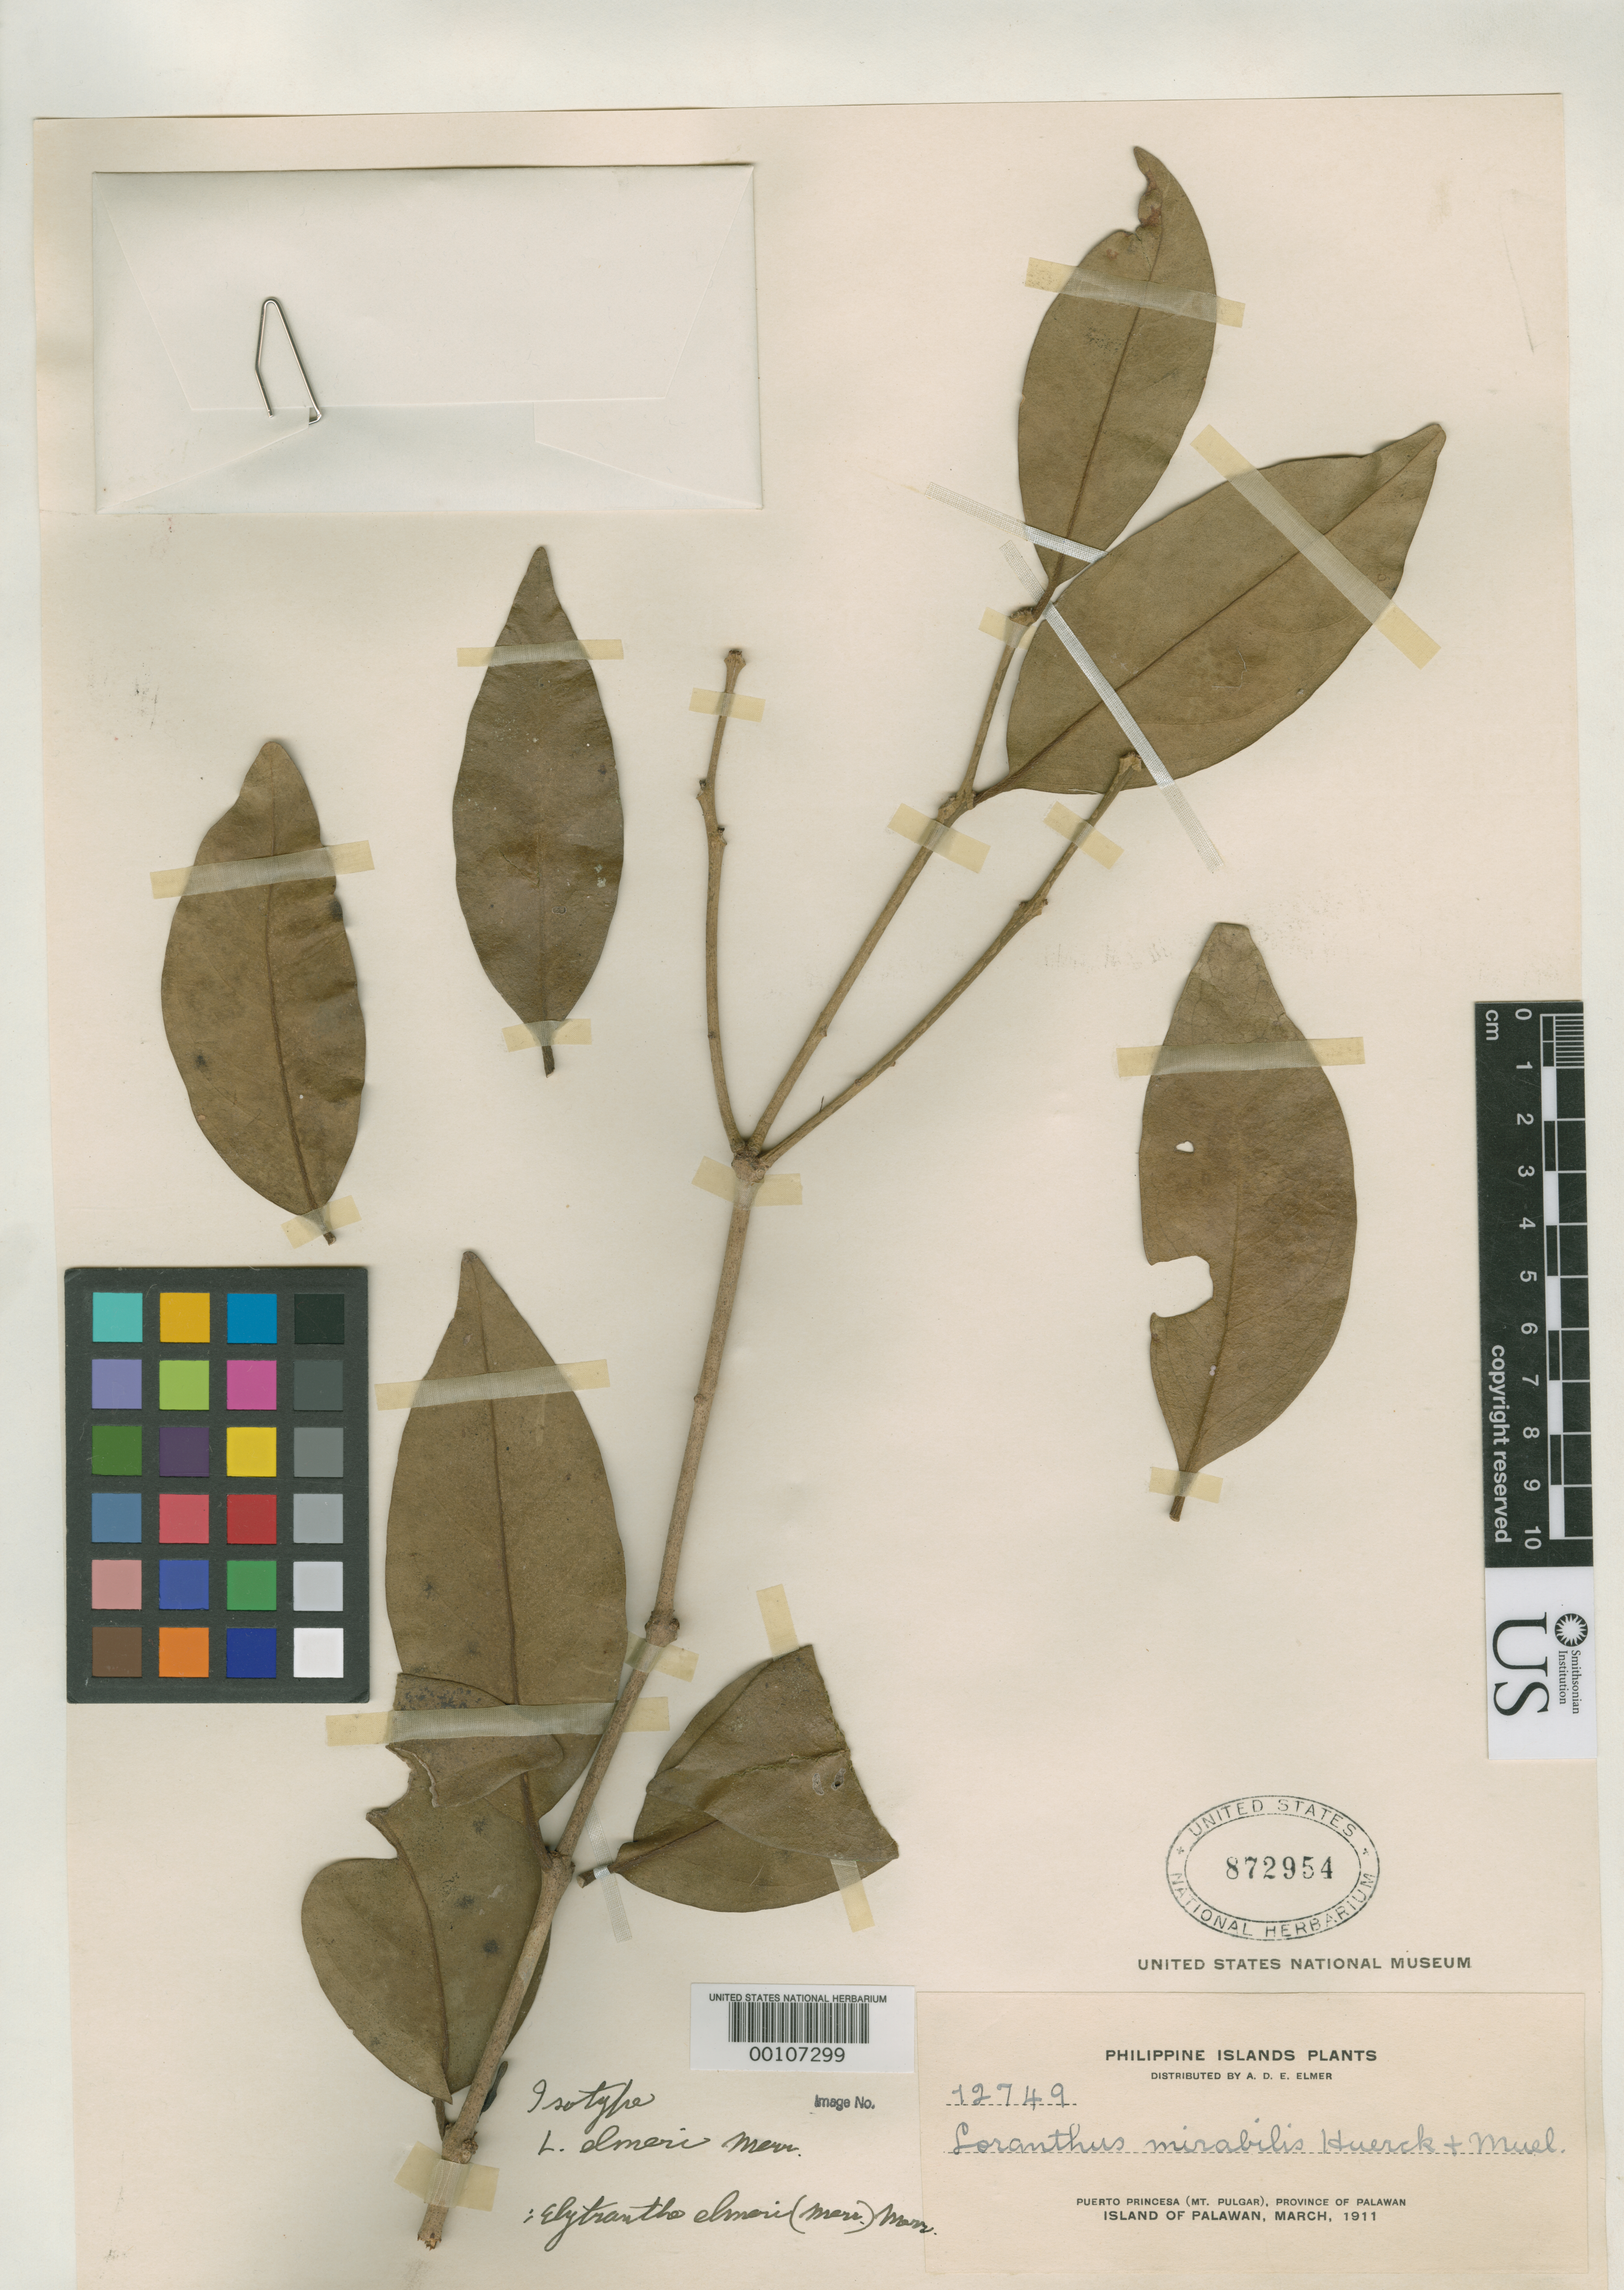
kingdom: Plantae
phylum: Tracheophyta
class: Magnoliopsida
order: Santalales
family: Loranthaceae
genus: Loranthus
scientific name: Loranthus elmeri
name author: Merr.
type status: Isotype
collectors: A. D. E. Elmer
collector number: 12749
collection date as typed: Mar 1911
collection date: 1911-03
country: Philippines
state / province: Mimaropa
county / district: Palawan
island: Palawan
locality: Puerto Princesa (Mt. Pulgar).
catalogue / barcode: US 872954